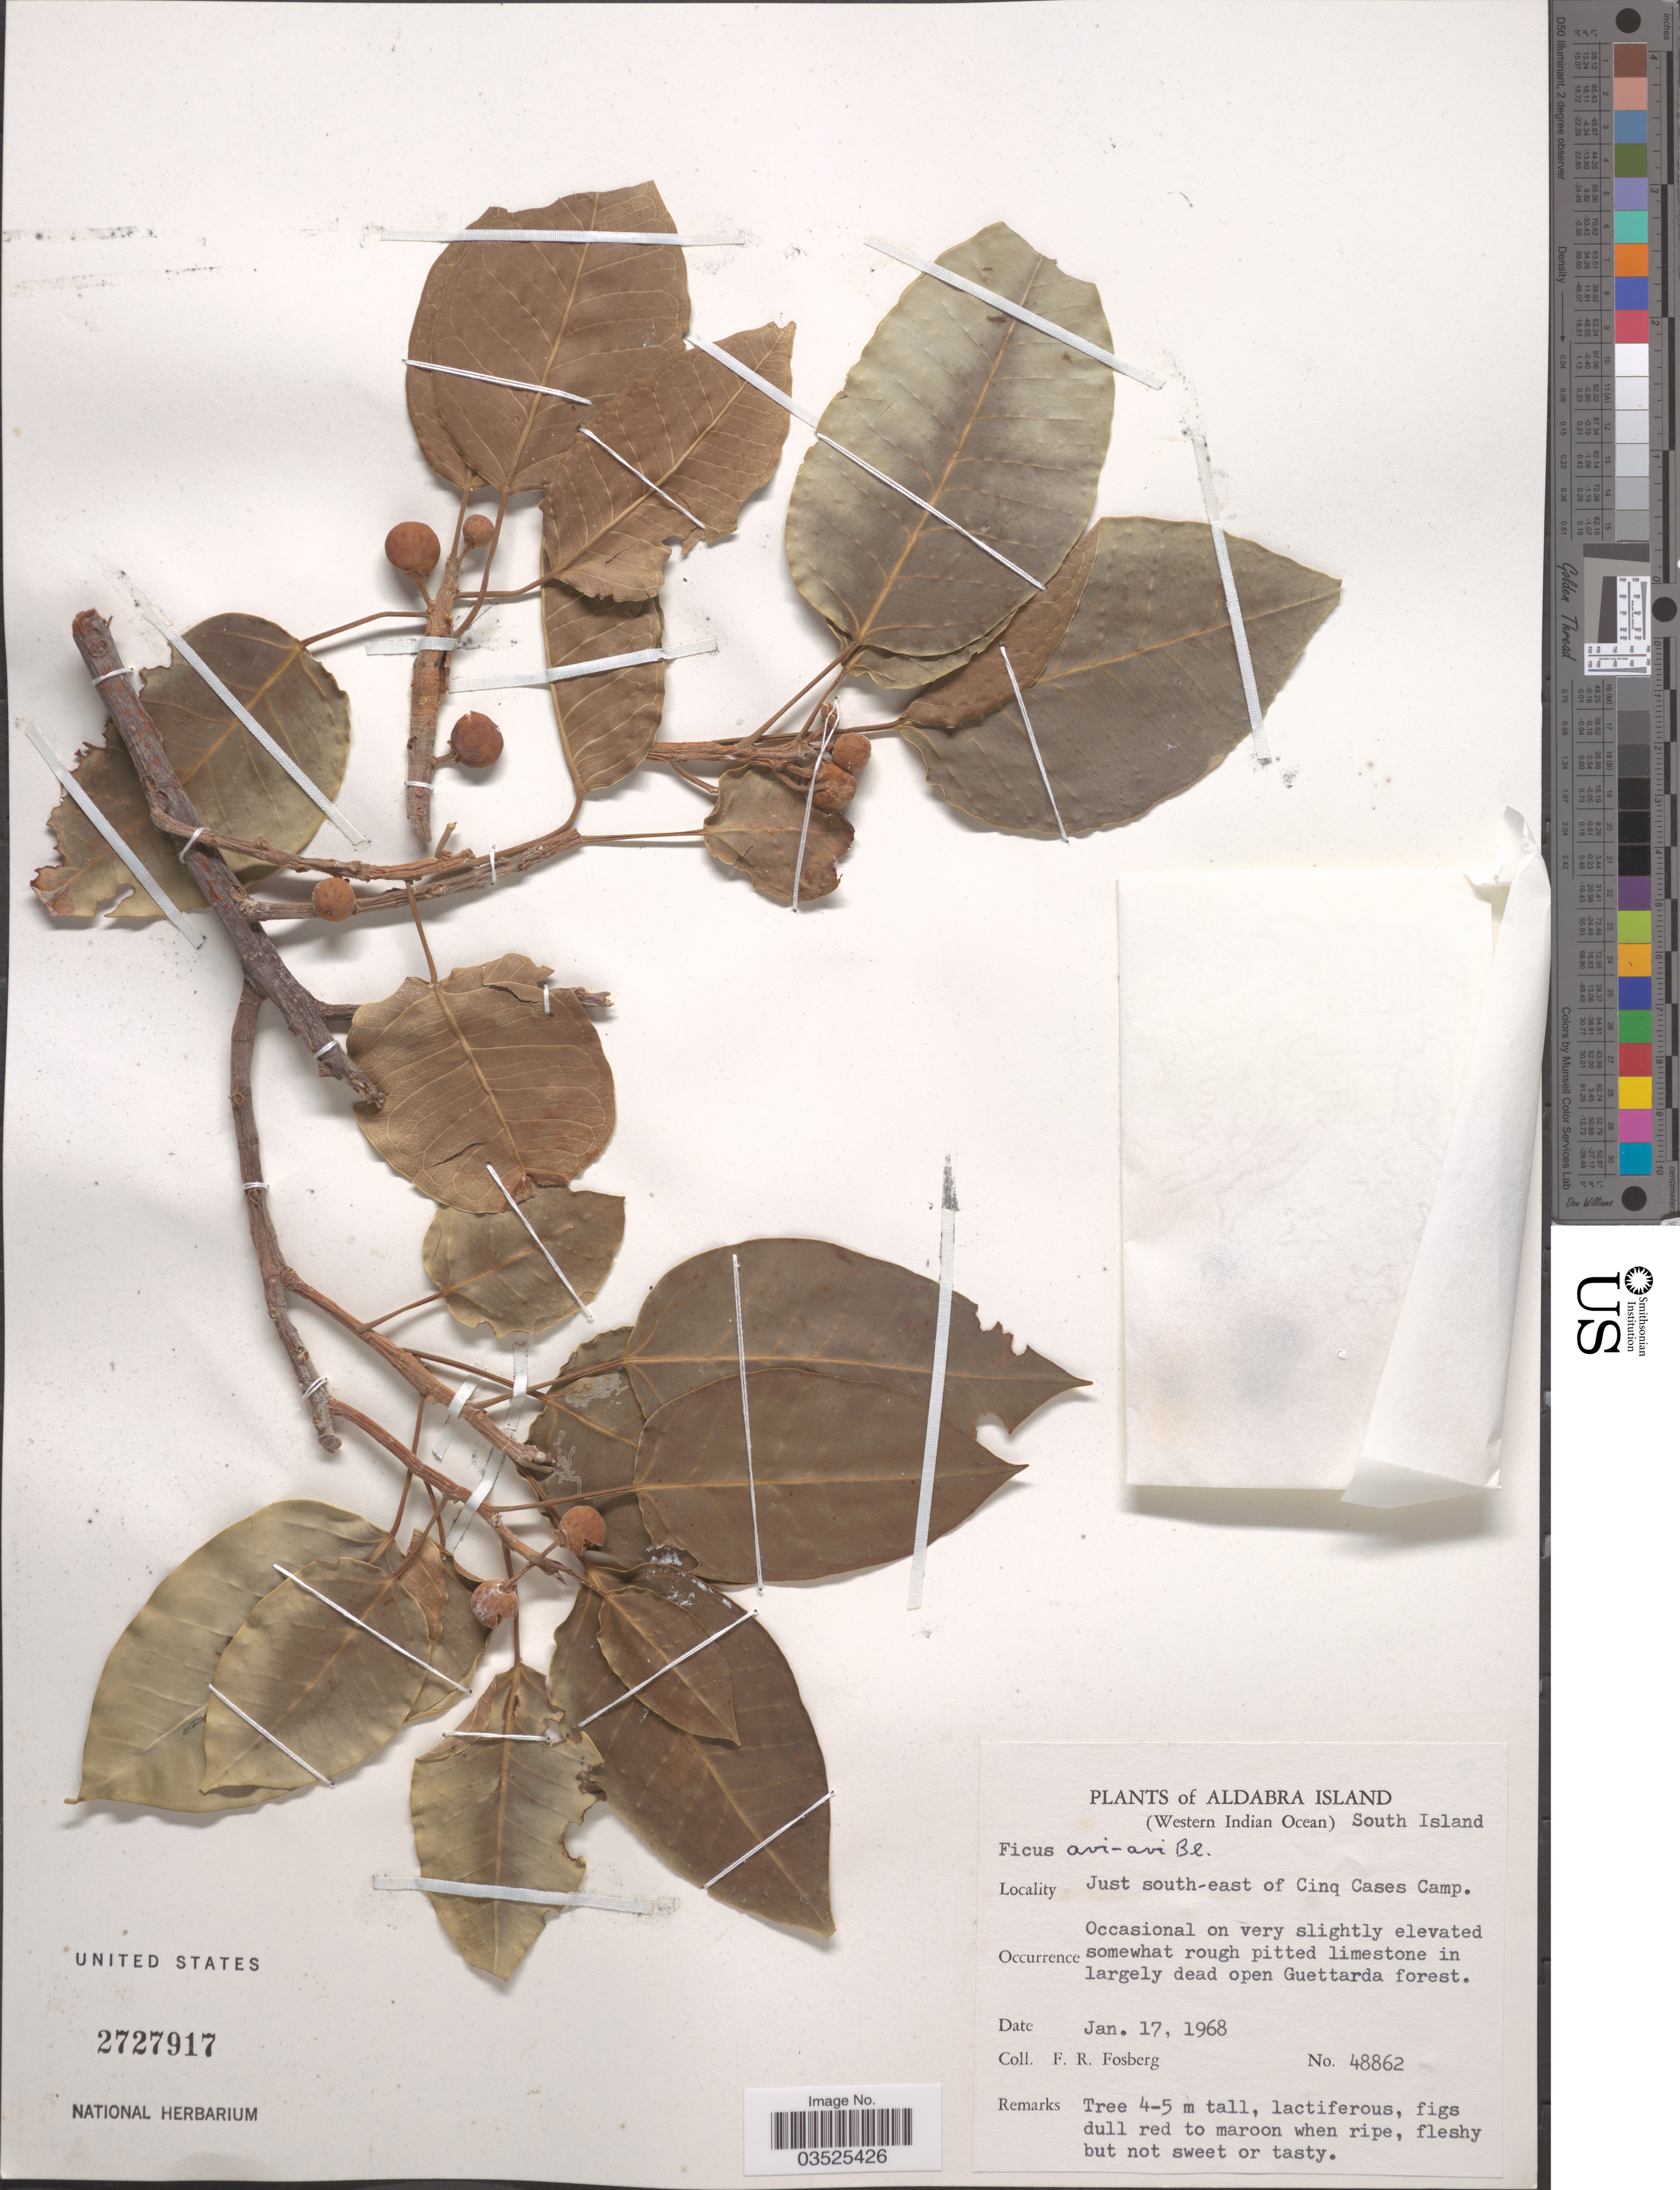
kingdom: Plantae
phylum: Tracheophyta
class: Magnoliopsida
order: Rosales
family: Moraceae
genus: Ficus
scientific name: Ficus avi-avi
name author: Blume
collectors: F. R. Fosberg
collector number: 48862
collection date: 1968-01-17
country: Seychelles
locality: Aldabra Island (Western Indian Ocean) South Island. Just south-east of Cinq Cases Camp.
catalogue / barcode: US 2727917